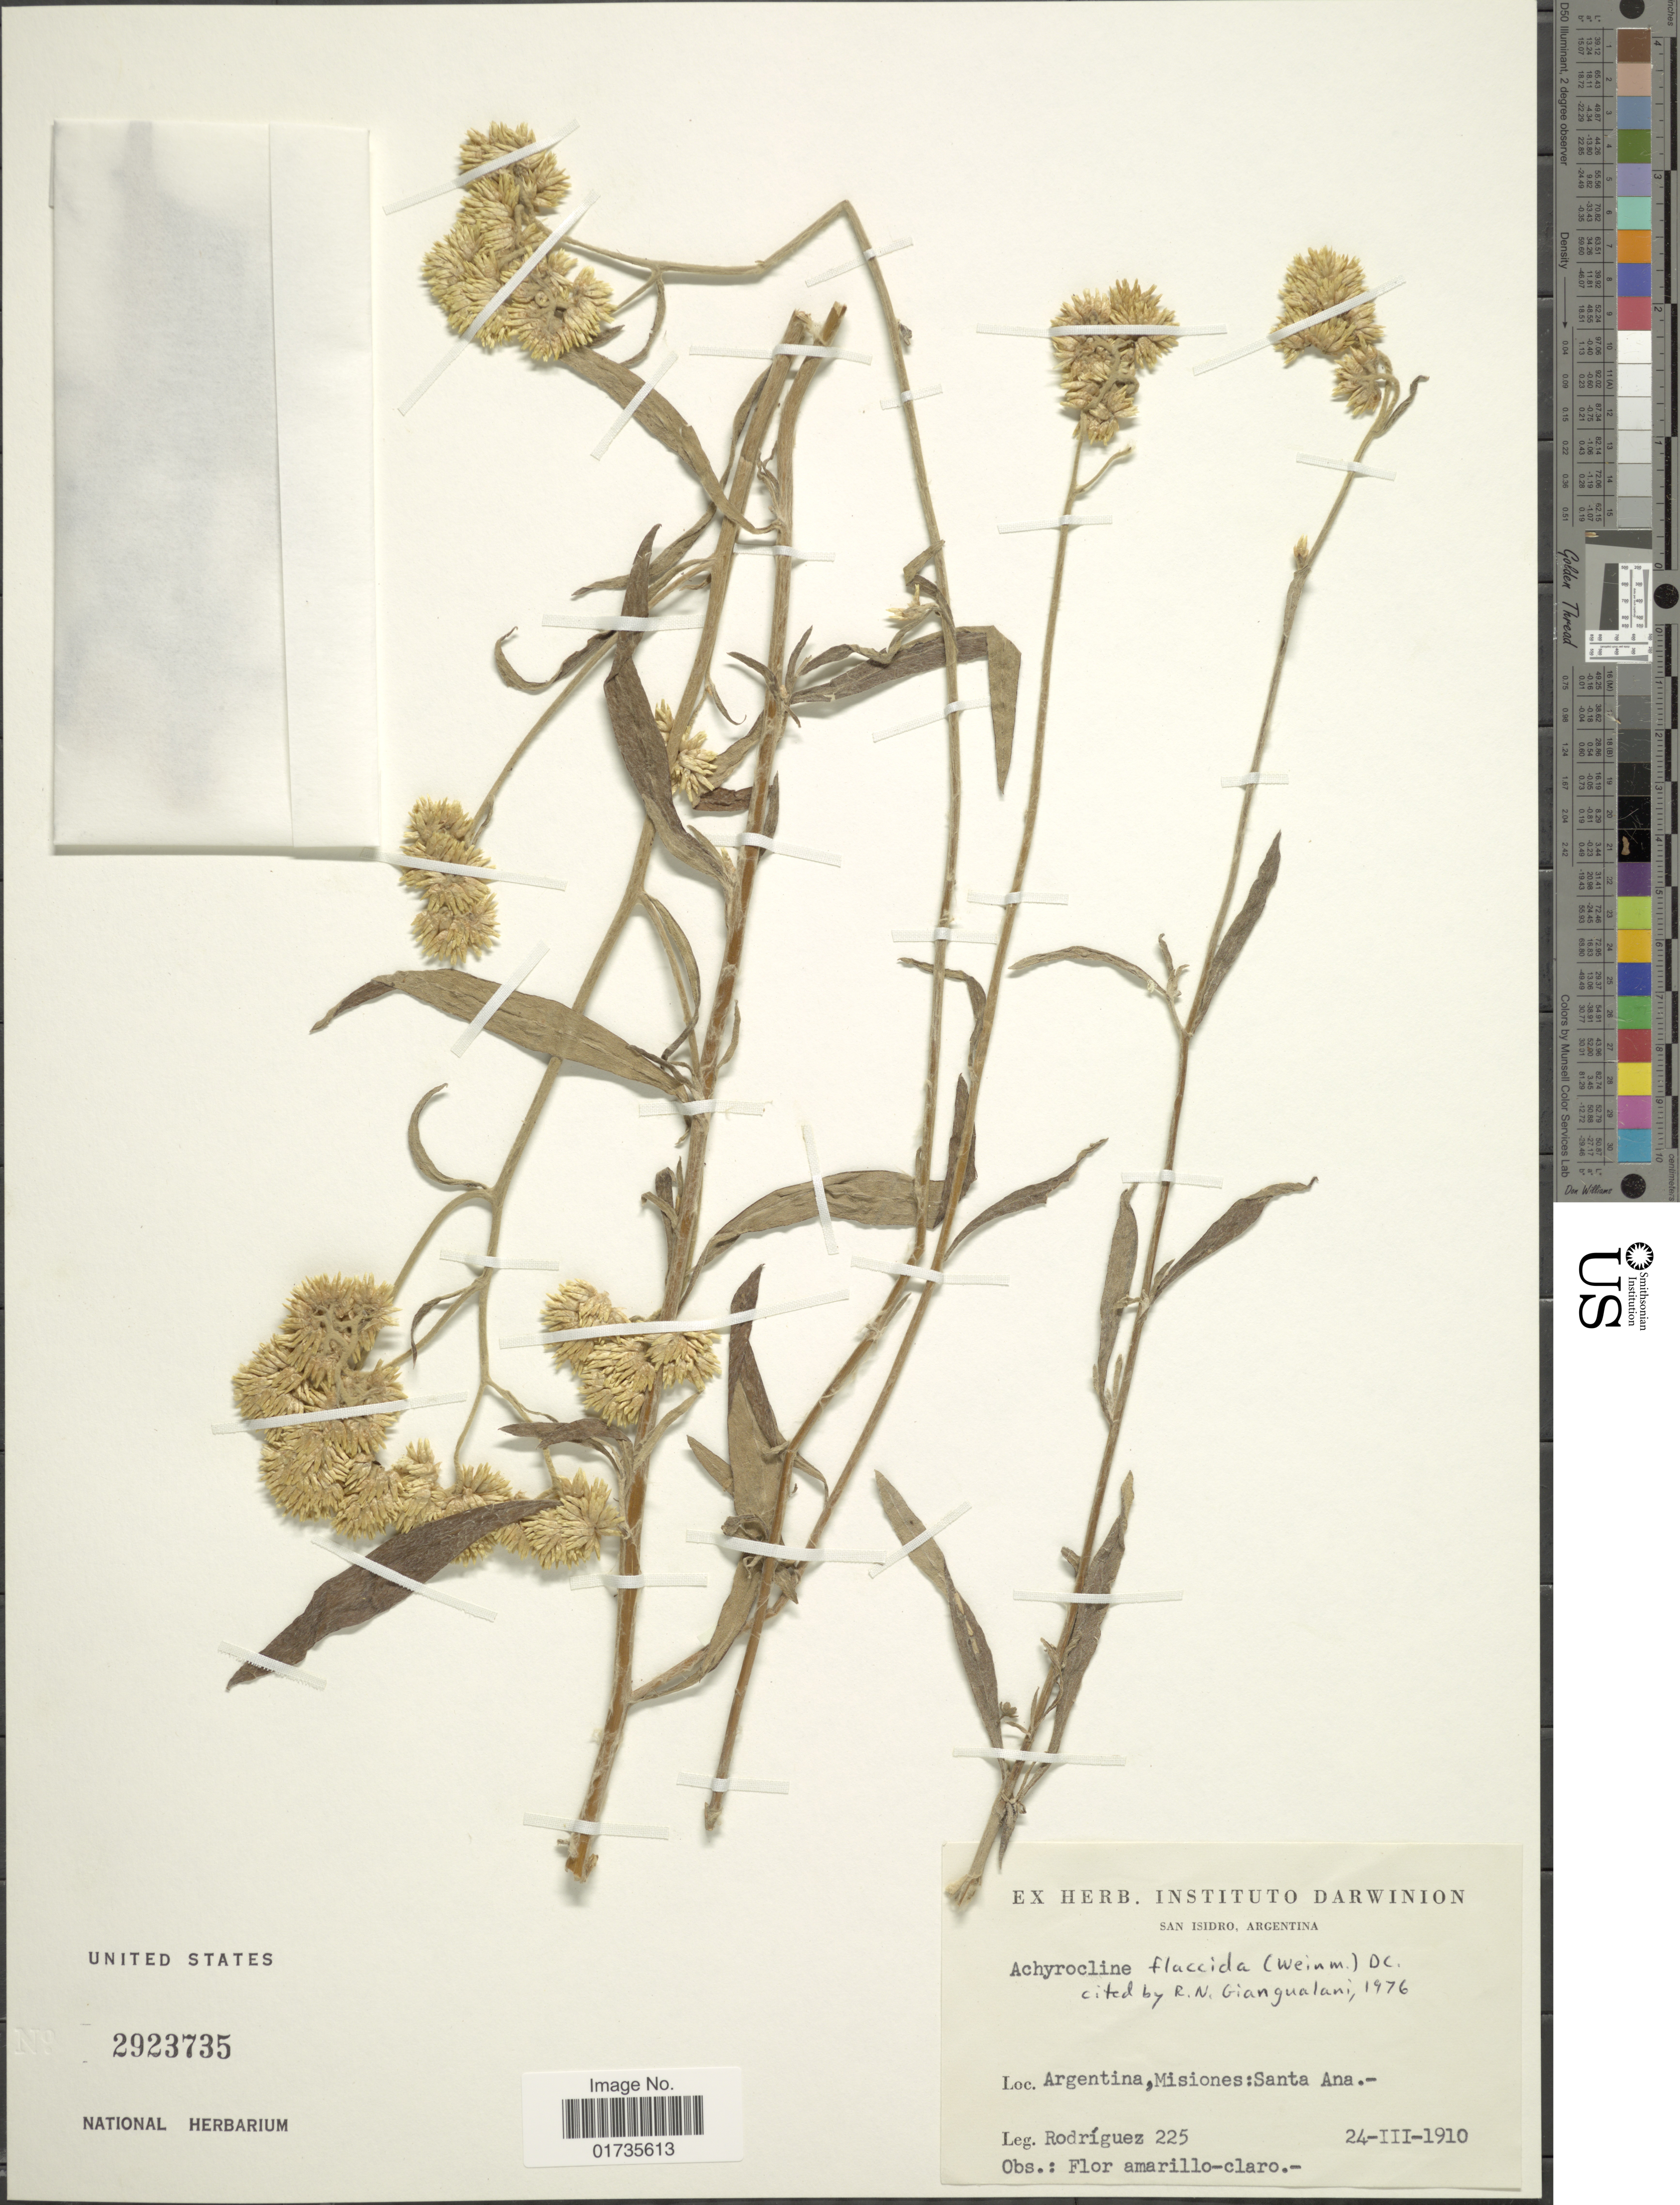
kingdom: Plantae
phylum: Tracheophyta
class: Magnoliopsida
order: Asterales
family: Asteraceae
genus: Achyrocline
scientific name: Achyrocline flaccida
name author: (Weinm.) DC.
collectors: Rodriguez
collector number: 225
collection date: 1910-03-24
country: Argentina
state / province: Misiones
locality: Argentina, Misiones: Santa Ana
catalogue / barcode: US 2923735